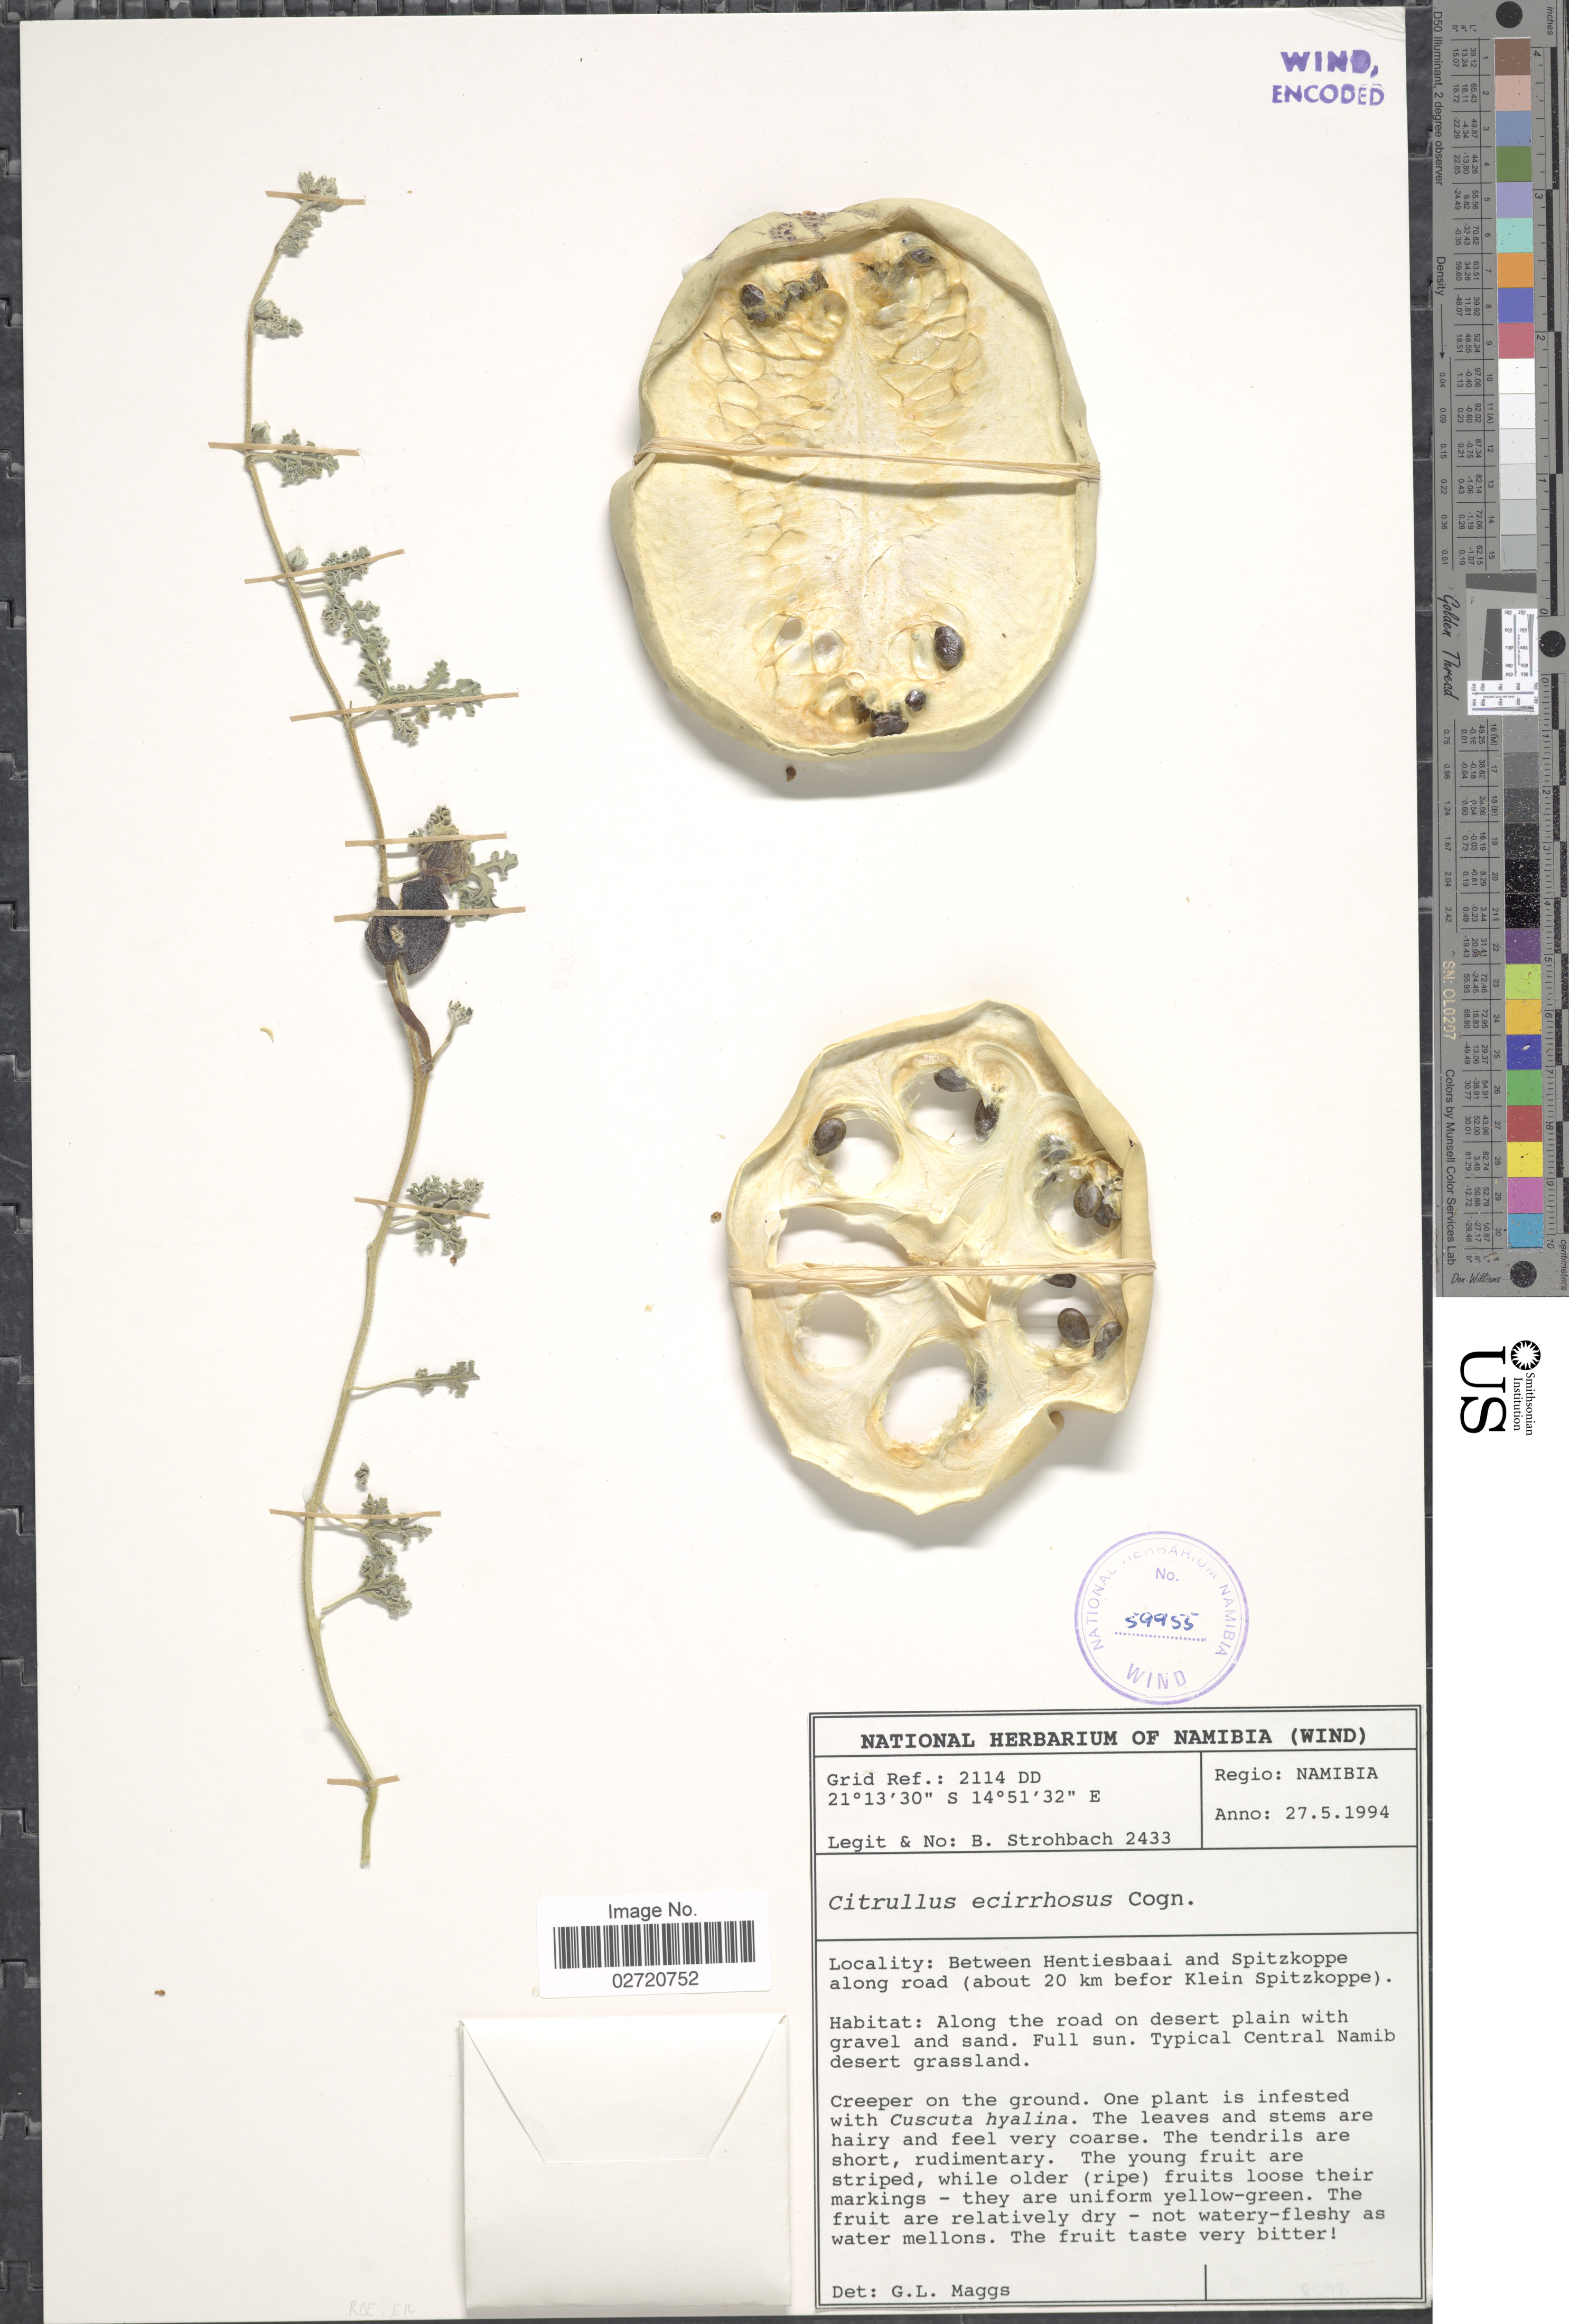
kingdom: Plantae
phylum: Tracheophyta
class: Magnoliopsida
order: Cucurbitales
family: Cucurbitaceae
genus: Citrullus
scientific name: Citrullus ecirrhosus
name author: Cogn.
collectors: B. Strohbach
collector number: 2433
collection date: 1994-05-27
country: Namibia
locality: Between Hentiesbaai and Spitzkoppe along road (about 20 km befor Klein Spitzkoppe)